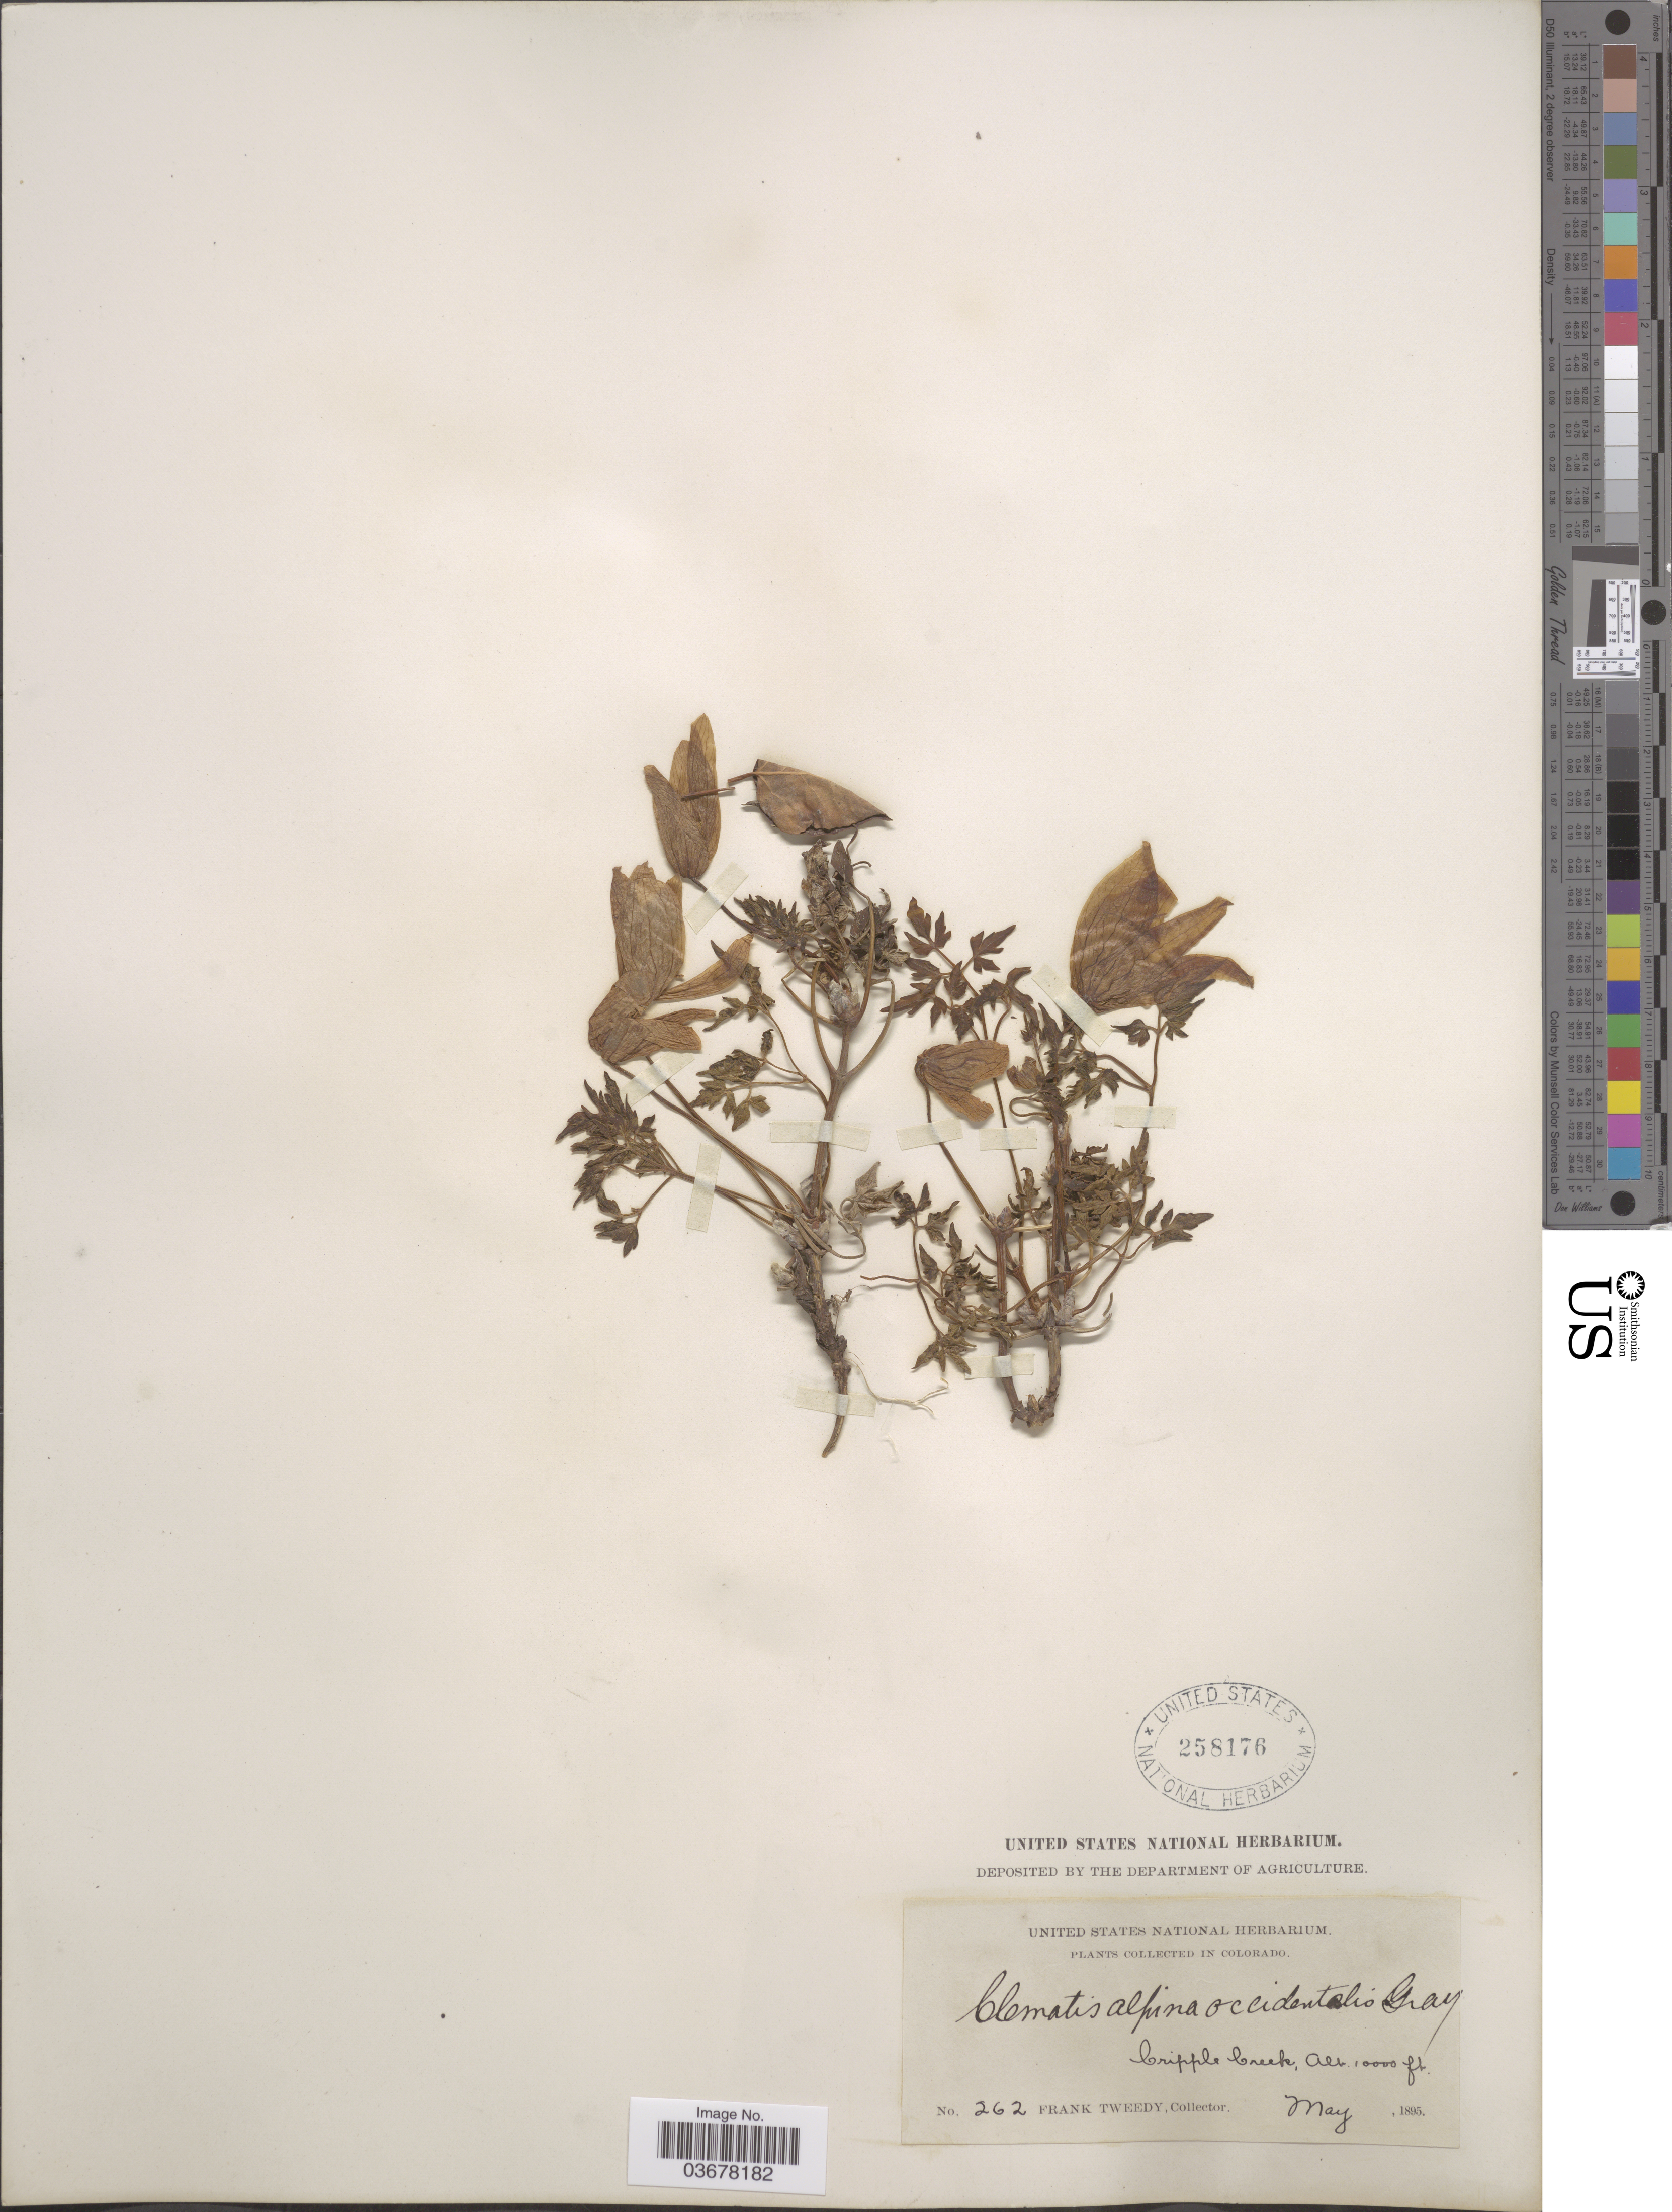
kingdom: Plantae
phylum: Tracheophyta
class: Magnoliopsida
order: Ranunculales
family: Ranunculaceae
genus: Clematis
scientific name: Clematis columbiana var. tenuiloba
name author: (A. Gray) J.S. Pringle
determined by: Strong, M. T., (US), Smithsonian Institution - National Museum of Natural History (UNITED STATES)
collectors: F. Tweedy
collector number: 262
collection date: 1895-05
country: United States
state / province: Colorado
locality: Cripple Creek.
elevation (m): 3048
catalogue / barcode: US 258176